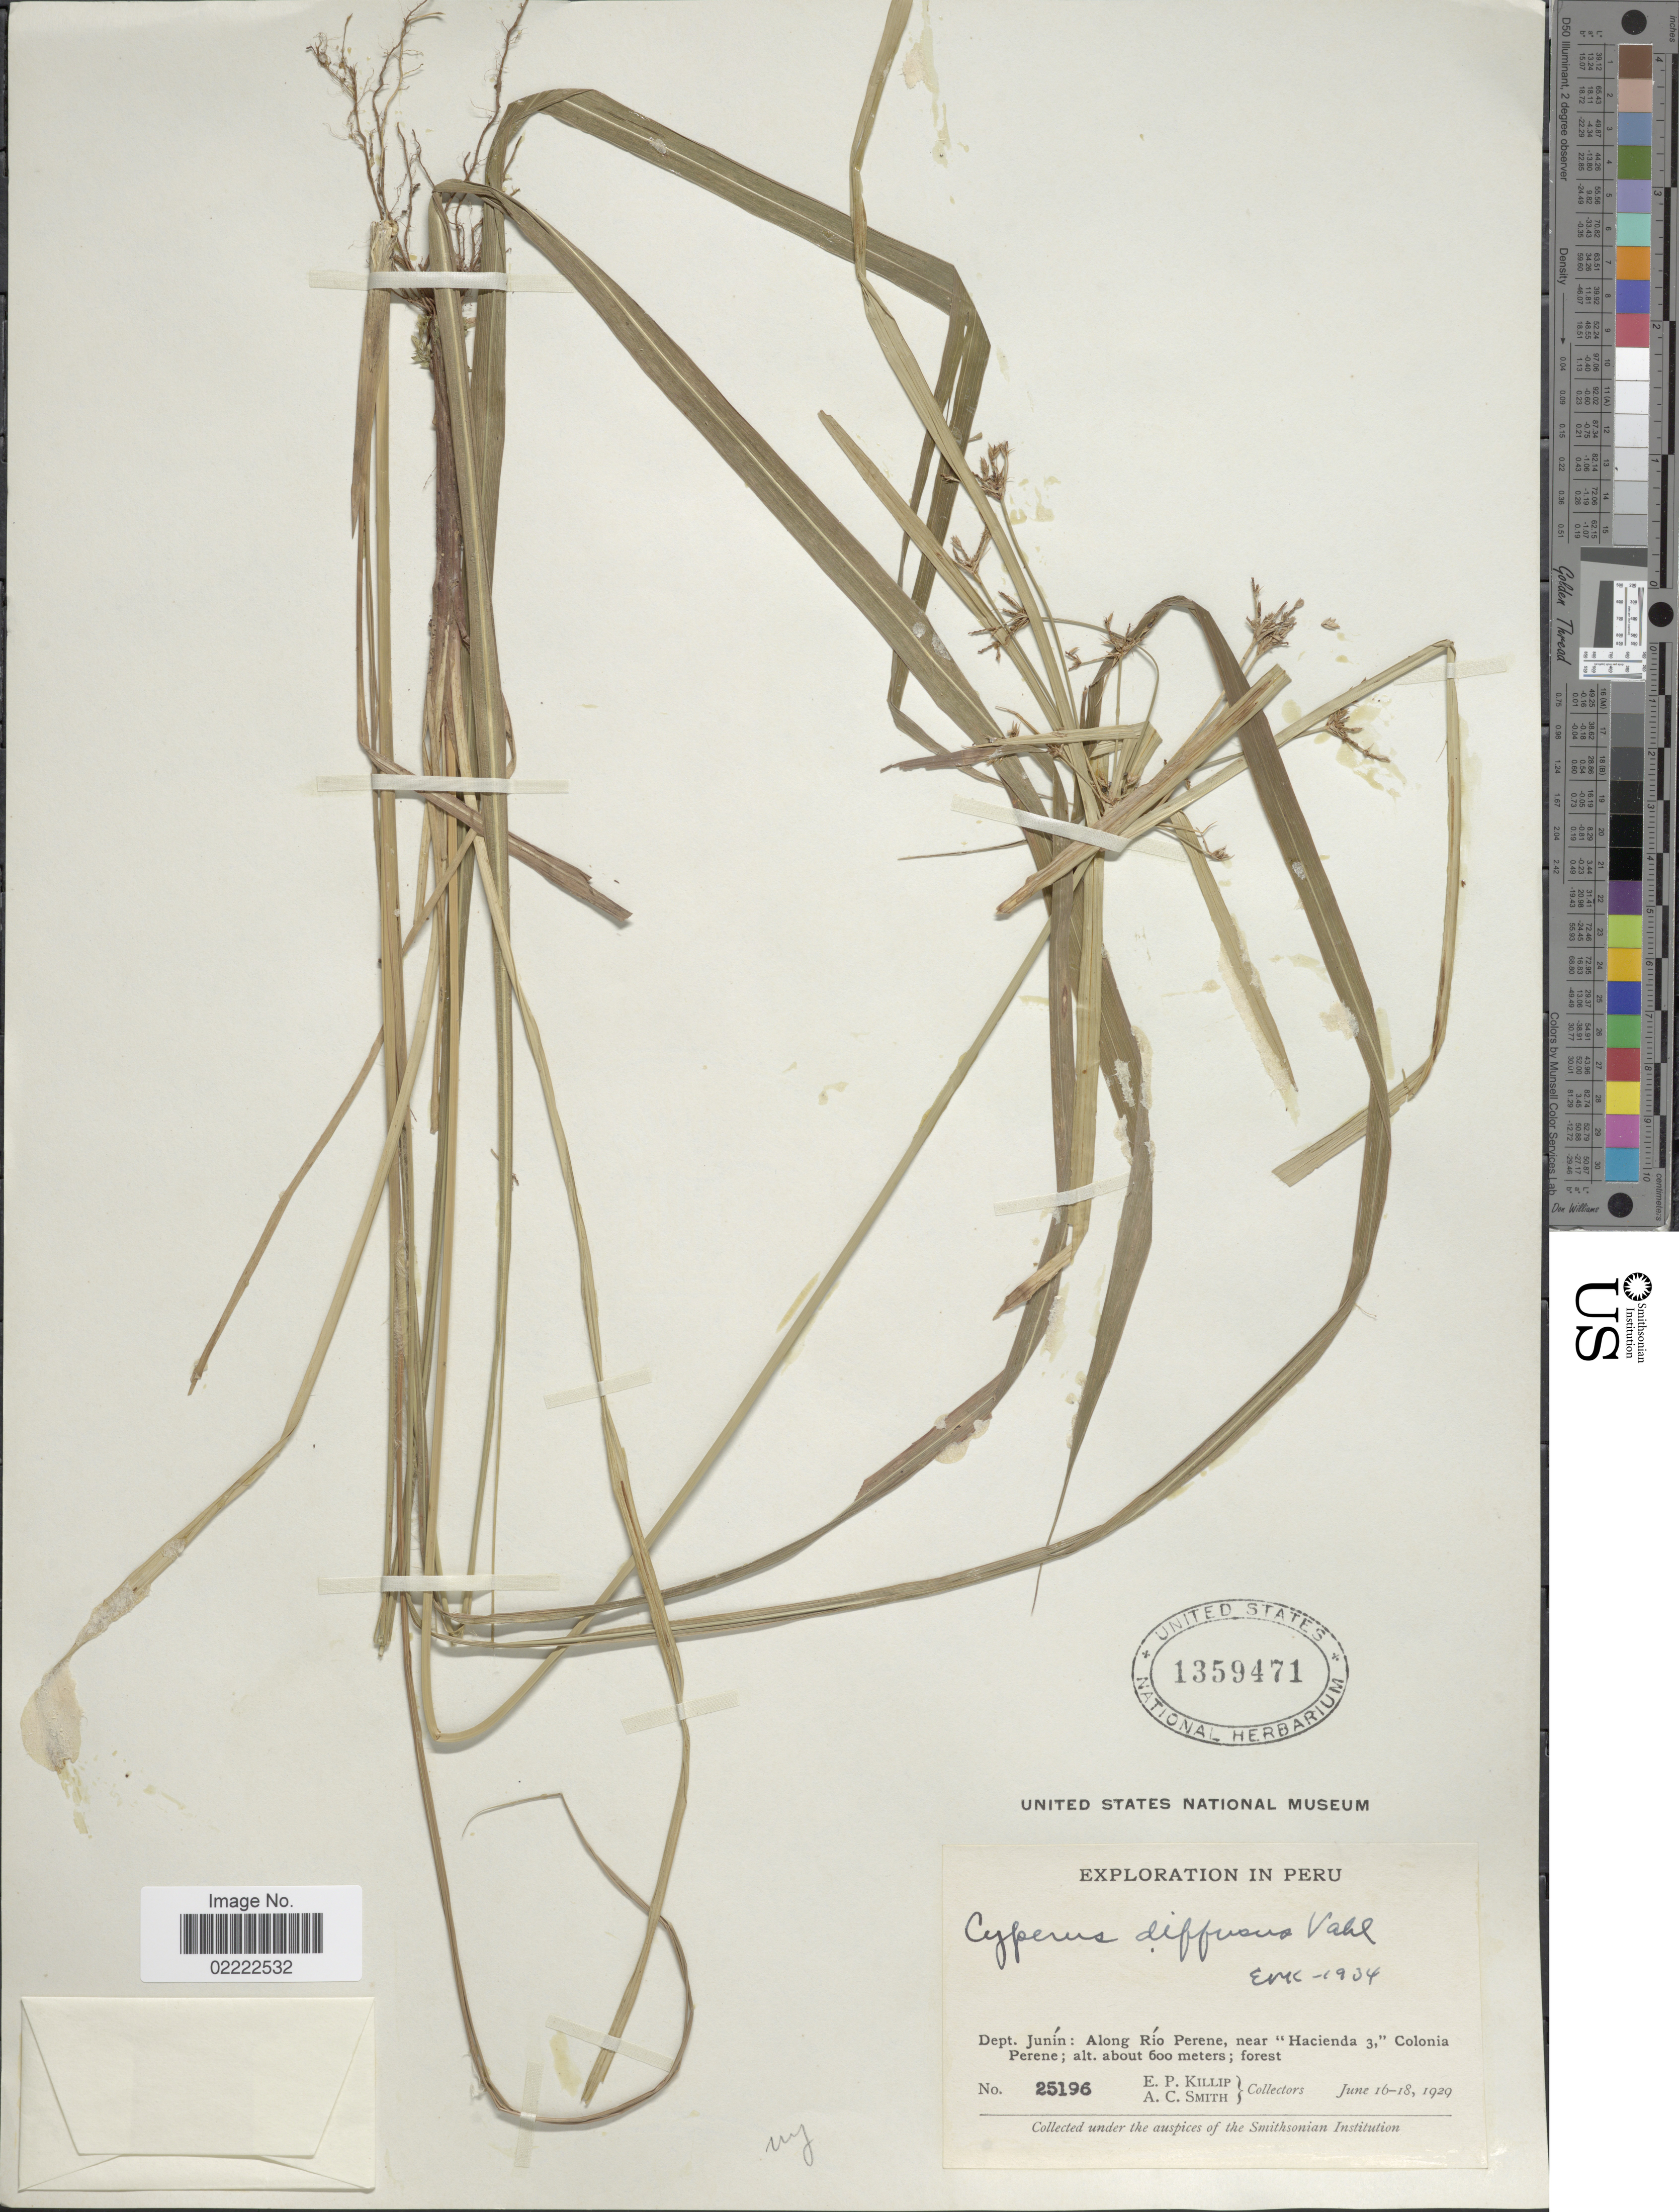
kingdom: Plantae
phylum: Tracheophyta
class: Liliopsida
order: Poales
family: Cyperaceae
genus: Cyperus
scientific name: Cyperus laxus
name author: Lam.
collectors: E. P. Killip & A. C. Smith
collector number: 25196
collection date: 1929-06-16/1929-06-18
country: Peru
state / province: Junín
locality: Along Rio Perene, near "Hacienda 3", Colonia Perene; forest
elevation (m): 600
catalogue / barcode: US 1359471